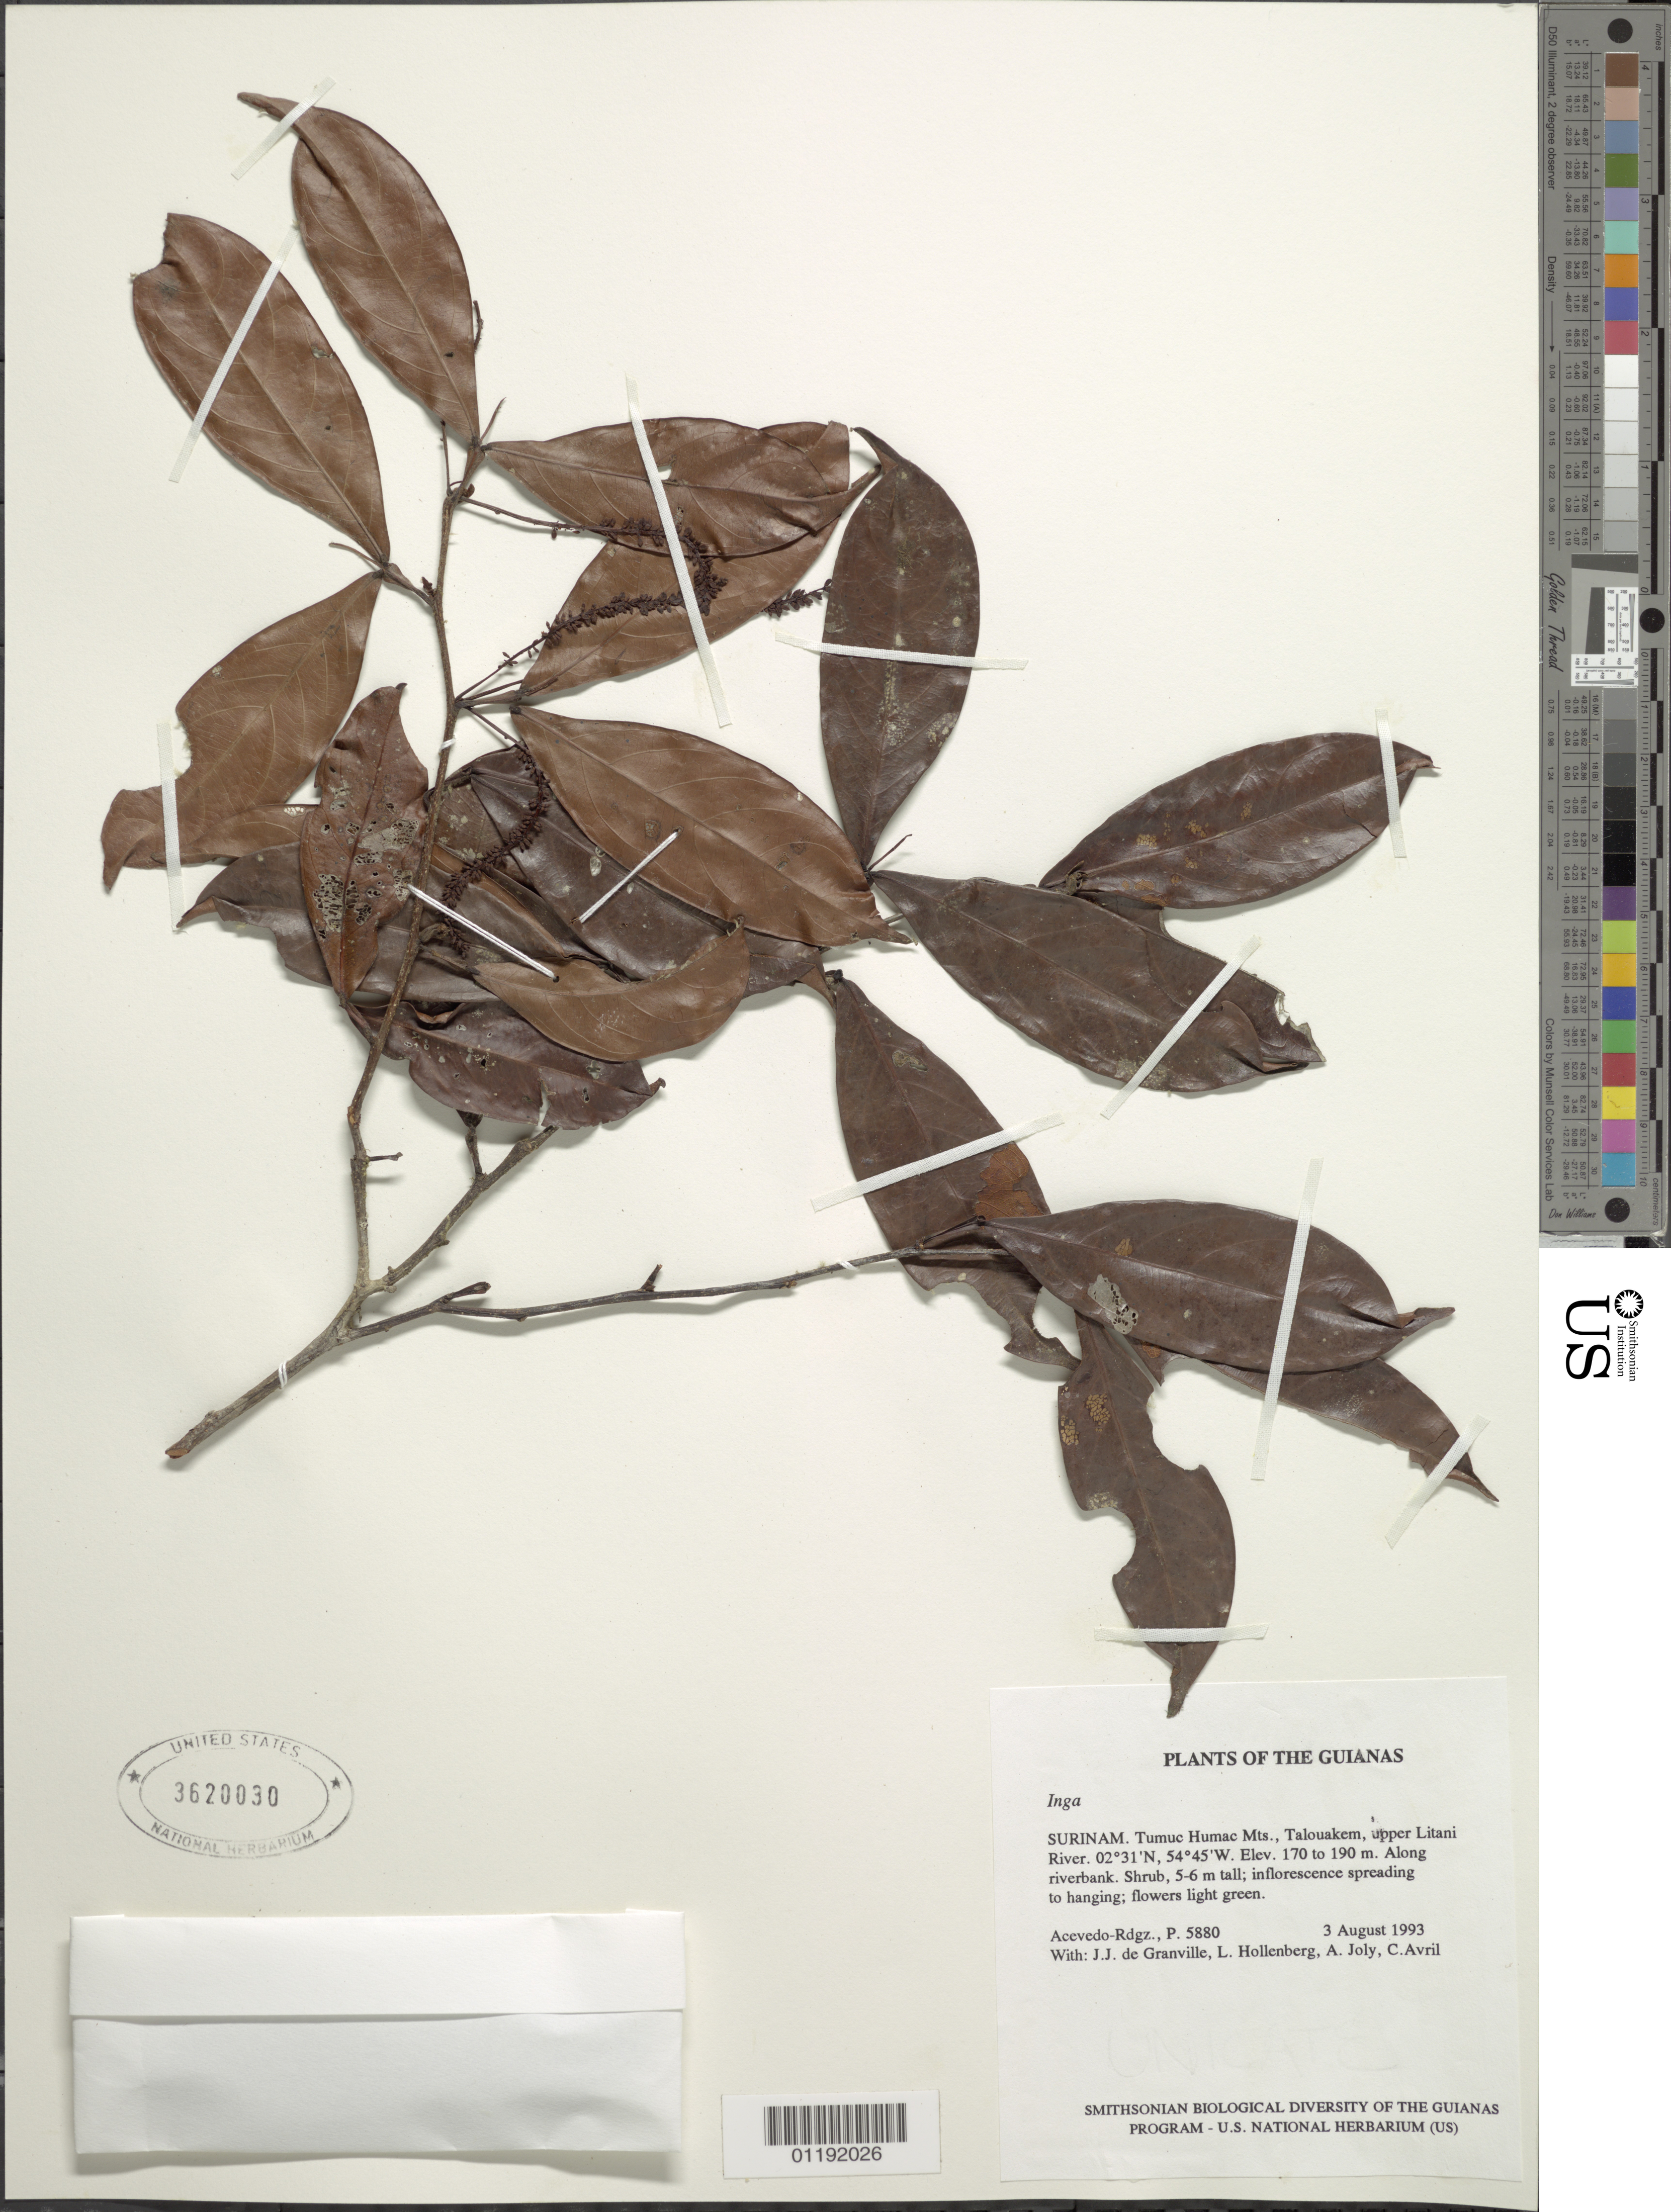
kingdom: Plantae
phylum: Tracheophyta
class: Magnoliopsida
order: Fabales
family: Fabaceae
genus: Inga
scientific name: Inga sp.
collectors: P. Acevedo-Rodr., J.-J. de Granville, L. Hollenberg, A. Joly & C. Avril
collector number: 5880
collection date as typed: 3 August 1993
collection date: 1993-08-03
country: Suriname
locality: Tumuc Humac Mts., Talouakem, upper Litani River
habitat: Along riverbank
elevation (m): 170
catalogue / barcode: US 3620030